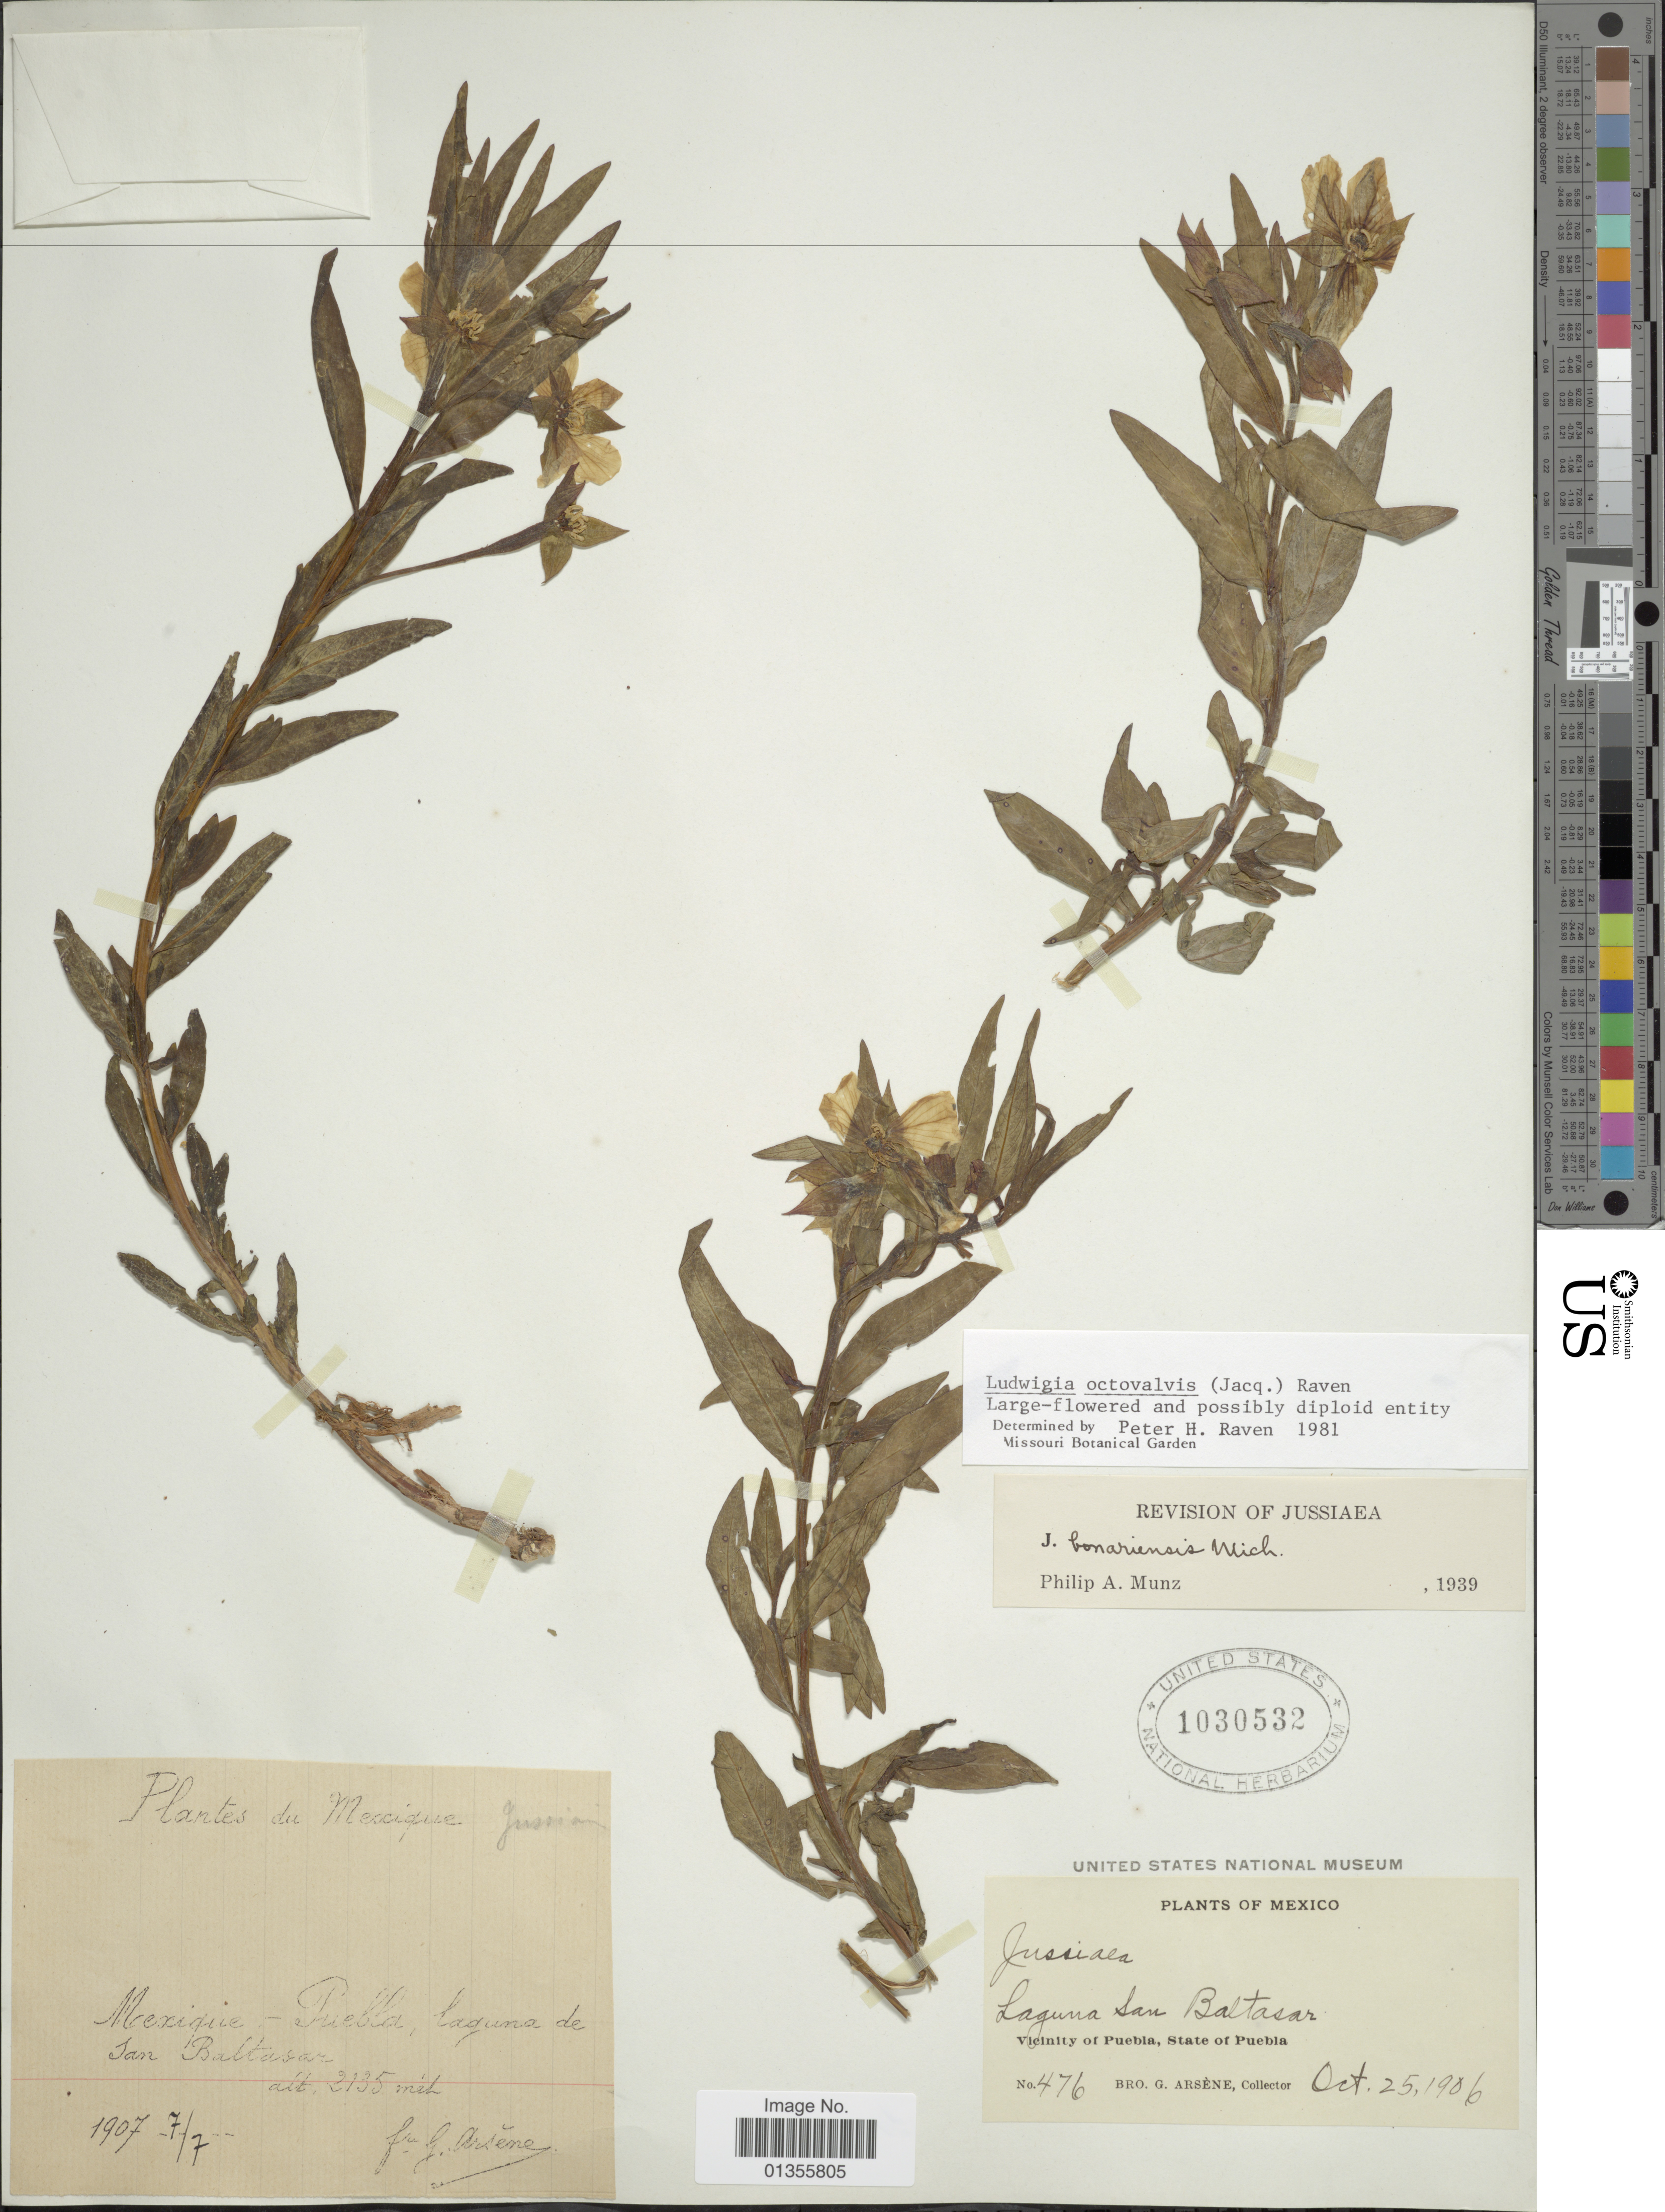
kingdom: Plantae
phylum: Tracheophyta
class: Magnoliopsida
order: Myrtales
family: Onagraceae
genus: Ludwigia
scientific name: Ludwigia octovalvis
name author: (Jacq.) P.H. Raven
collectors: Bro. G. Arsène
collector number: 476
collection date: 1906-10-25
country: Mexico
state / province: Puebla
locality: Laguna San Baltasar. Vicinity of Puebla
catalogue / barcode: US 1030532